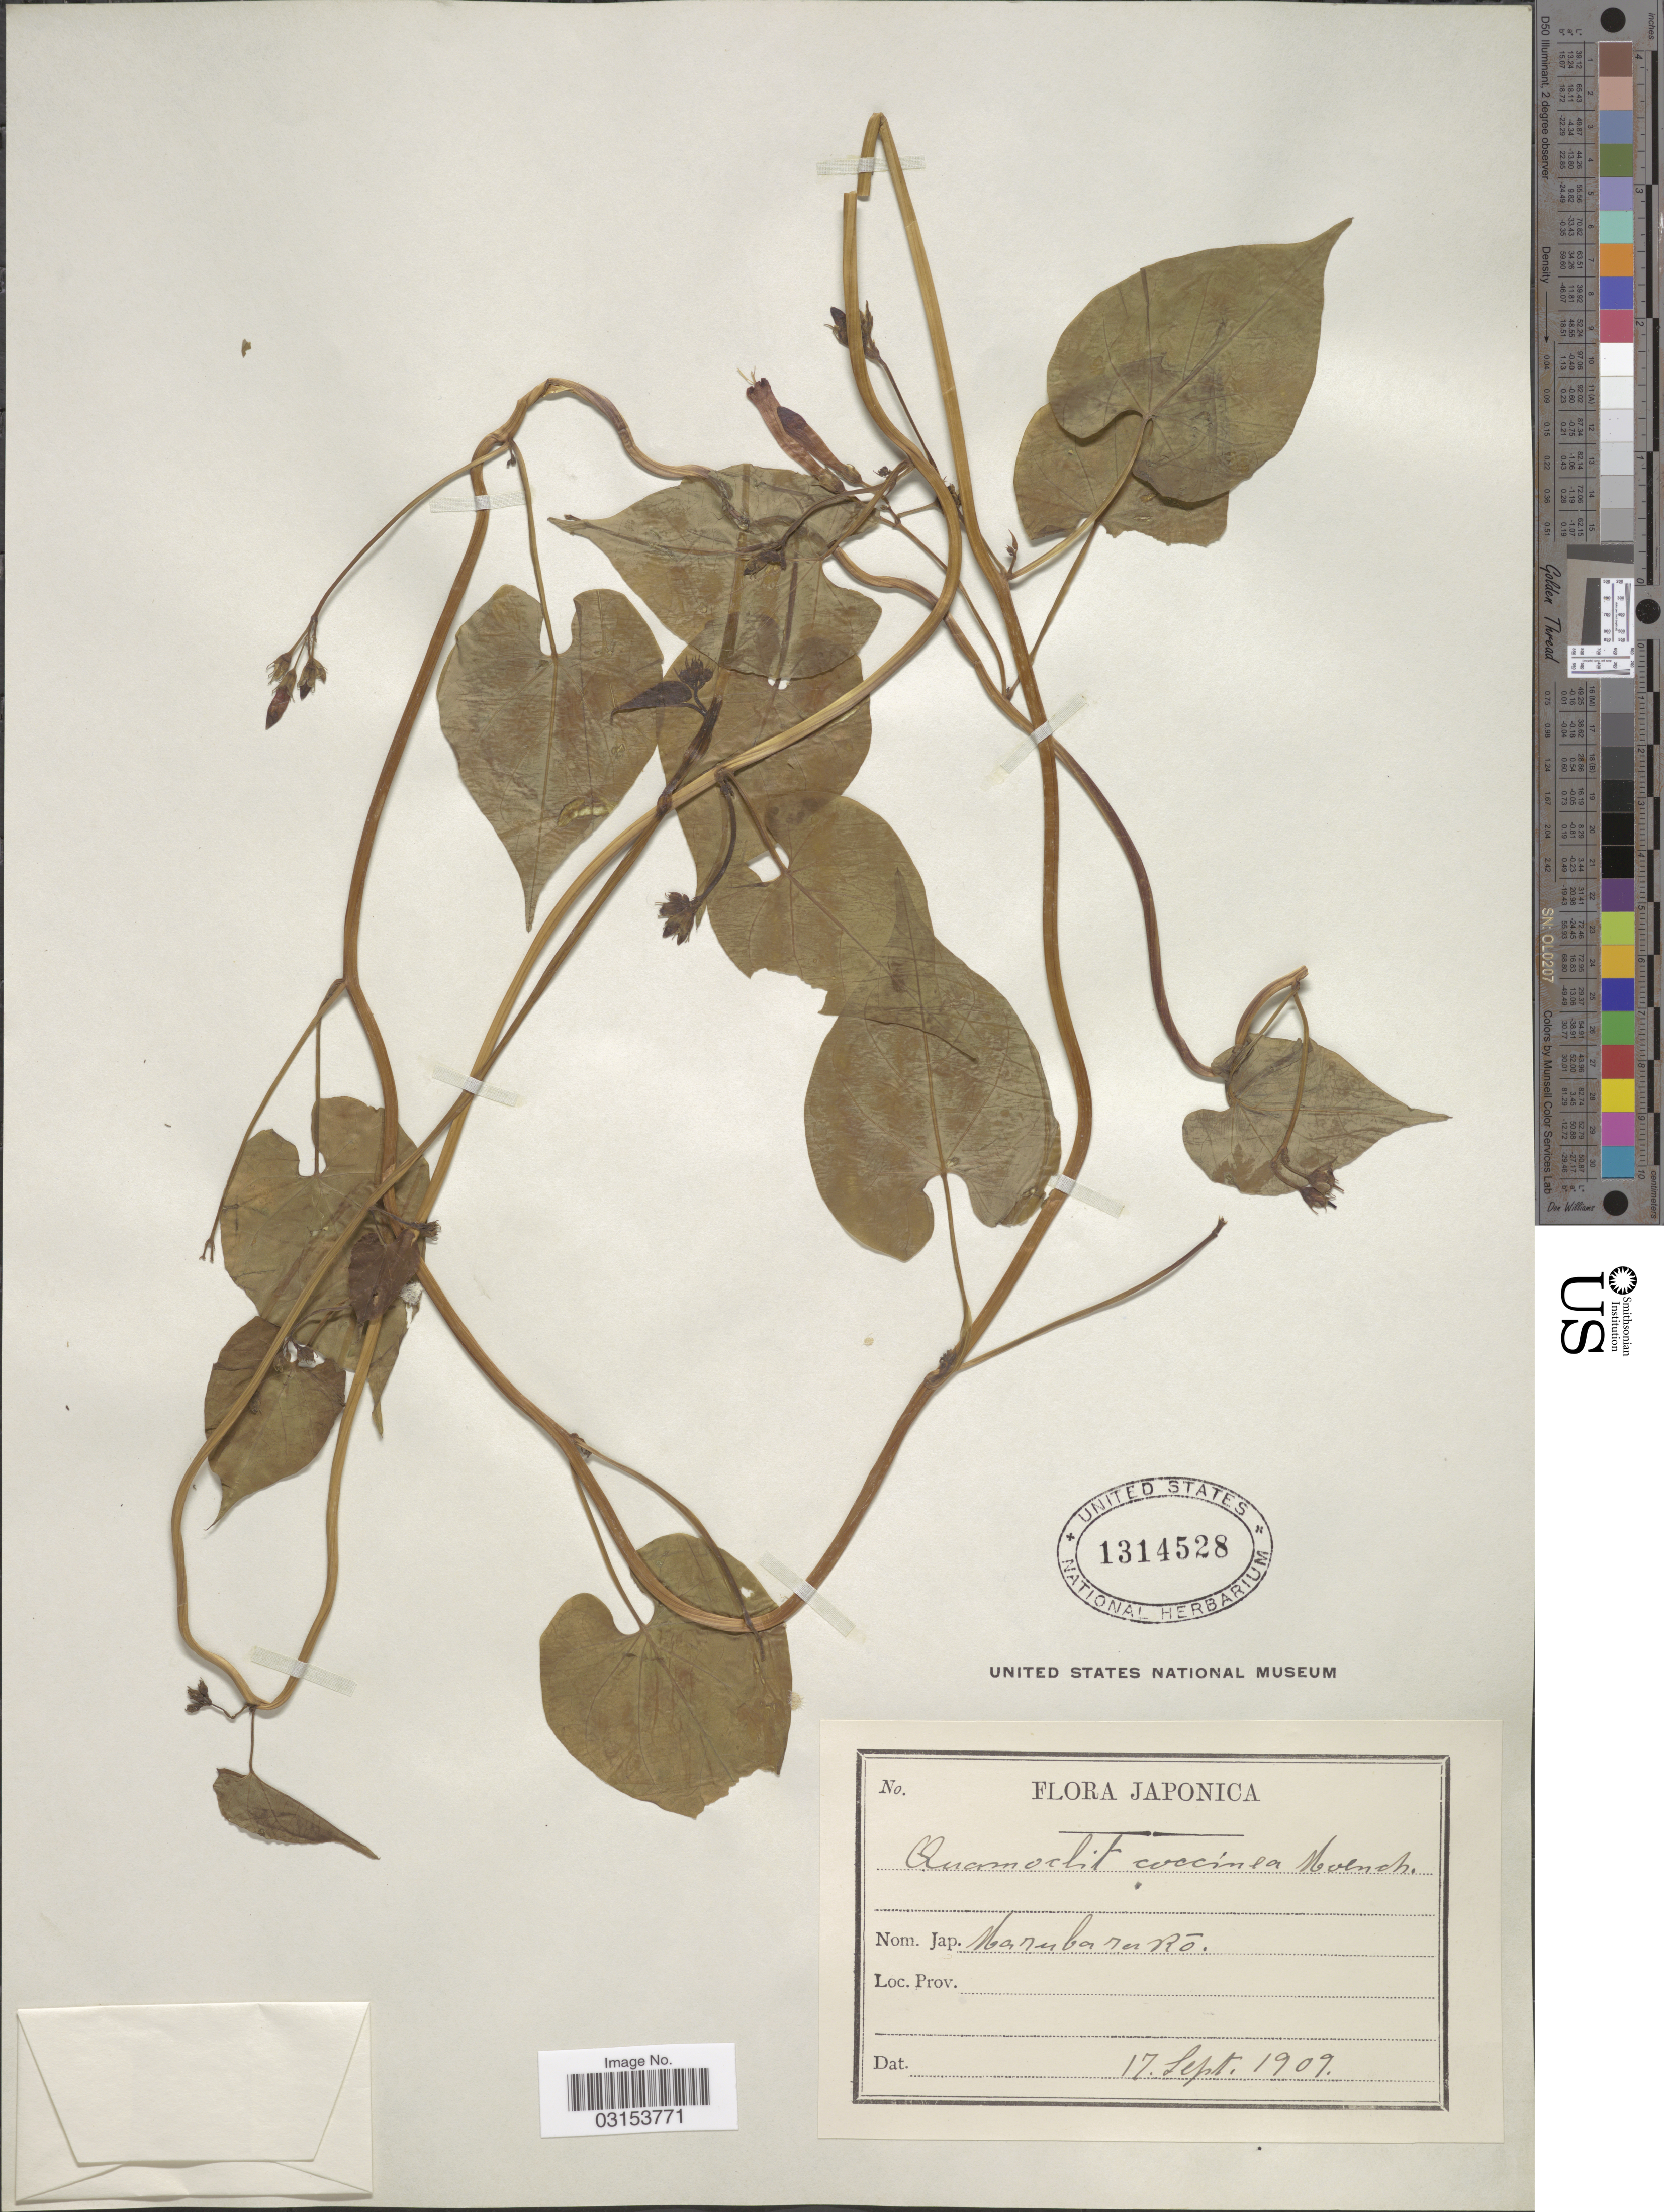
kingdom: Plantae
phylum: Tracheophyta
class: Magnoliopsida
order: Solanales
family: Convolvulaceae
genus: Ipomoea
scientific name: Ipomoea coccinea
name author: L.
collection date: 1909-09-17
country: Japan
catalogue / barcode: US 1314528